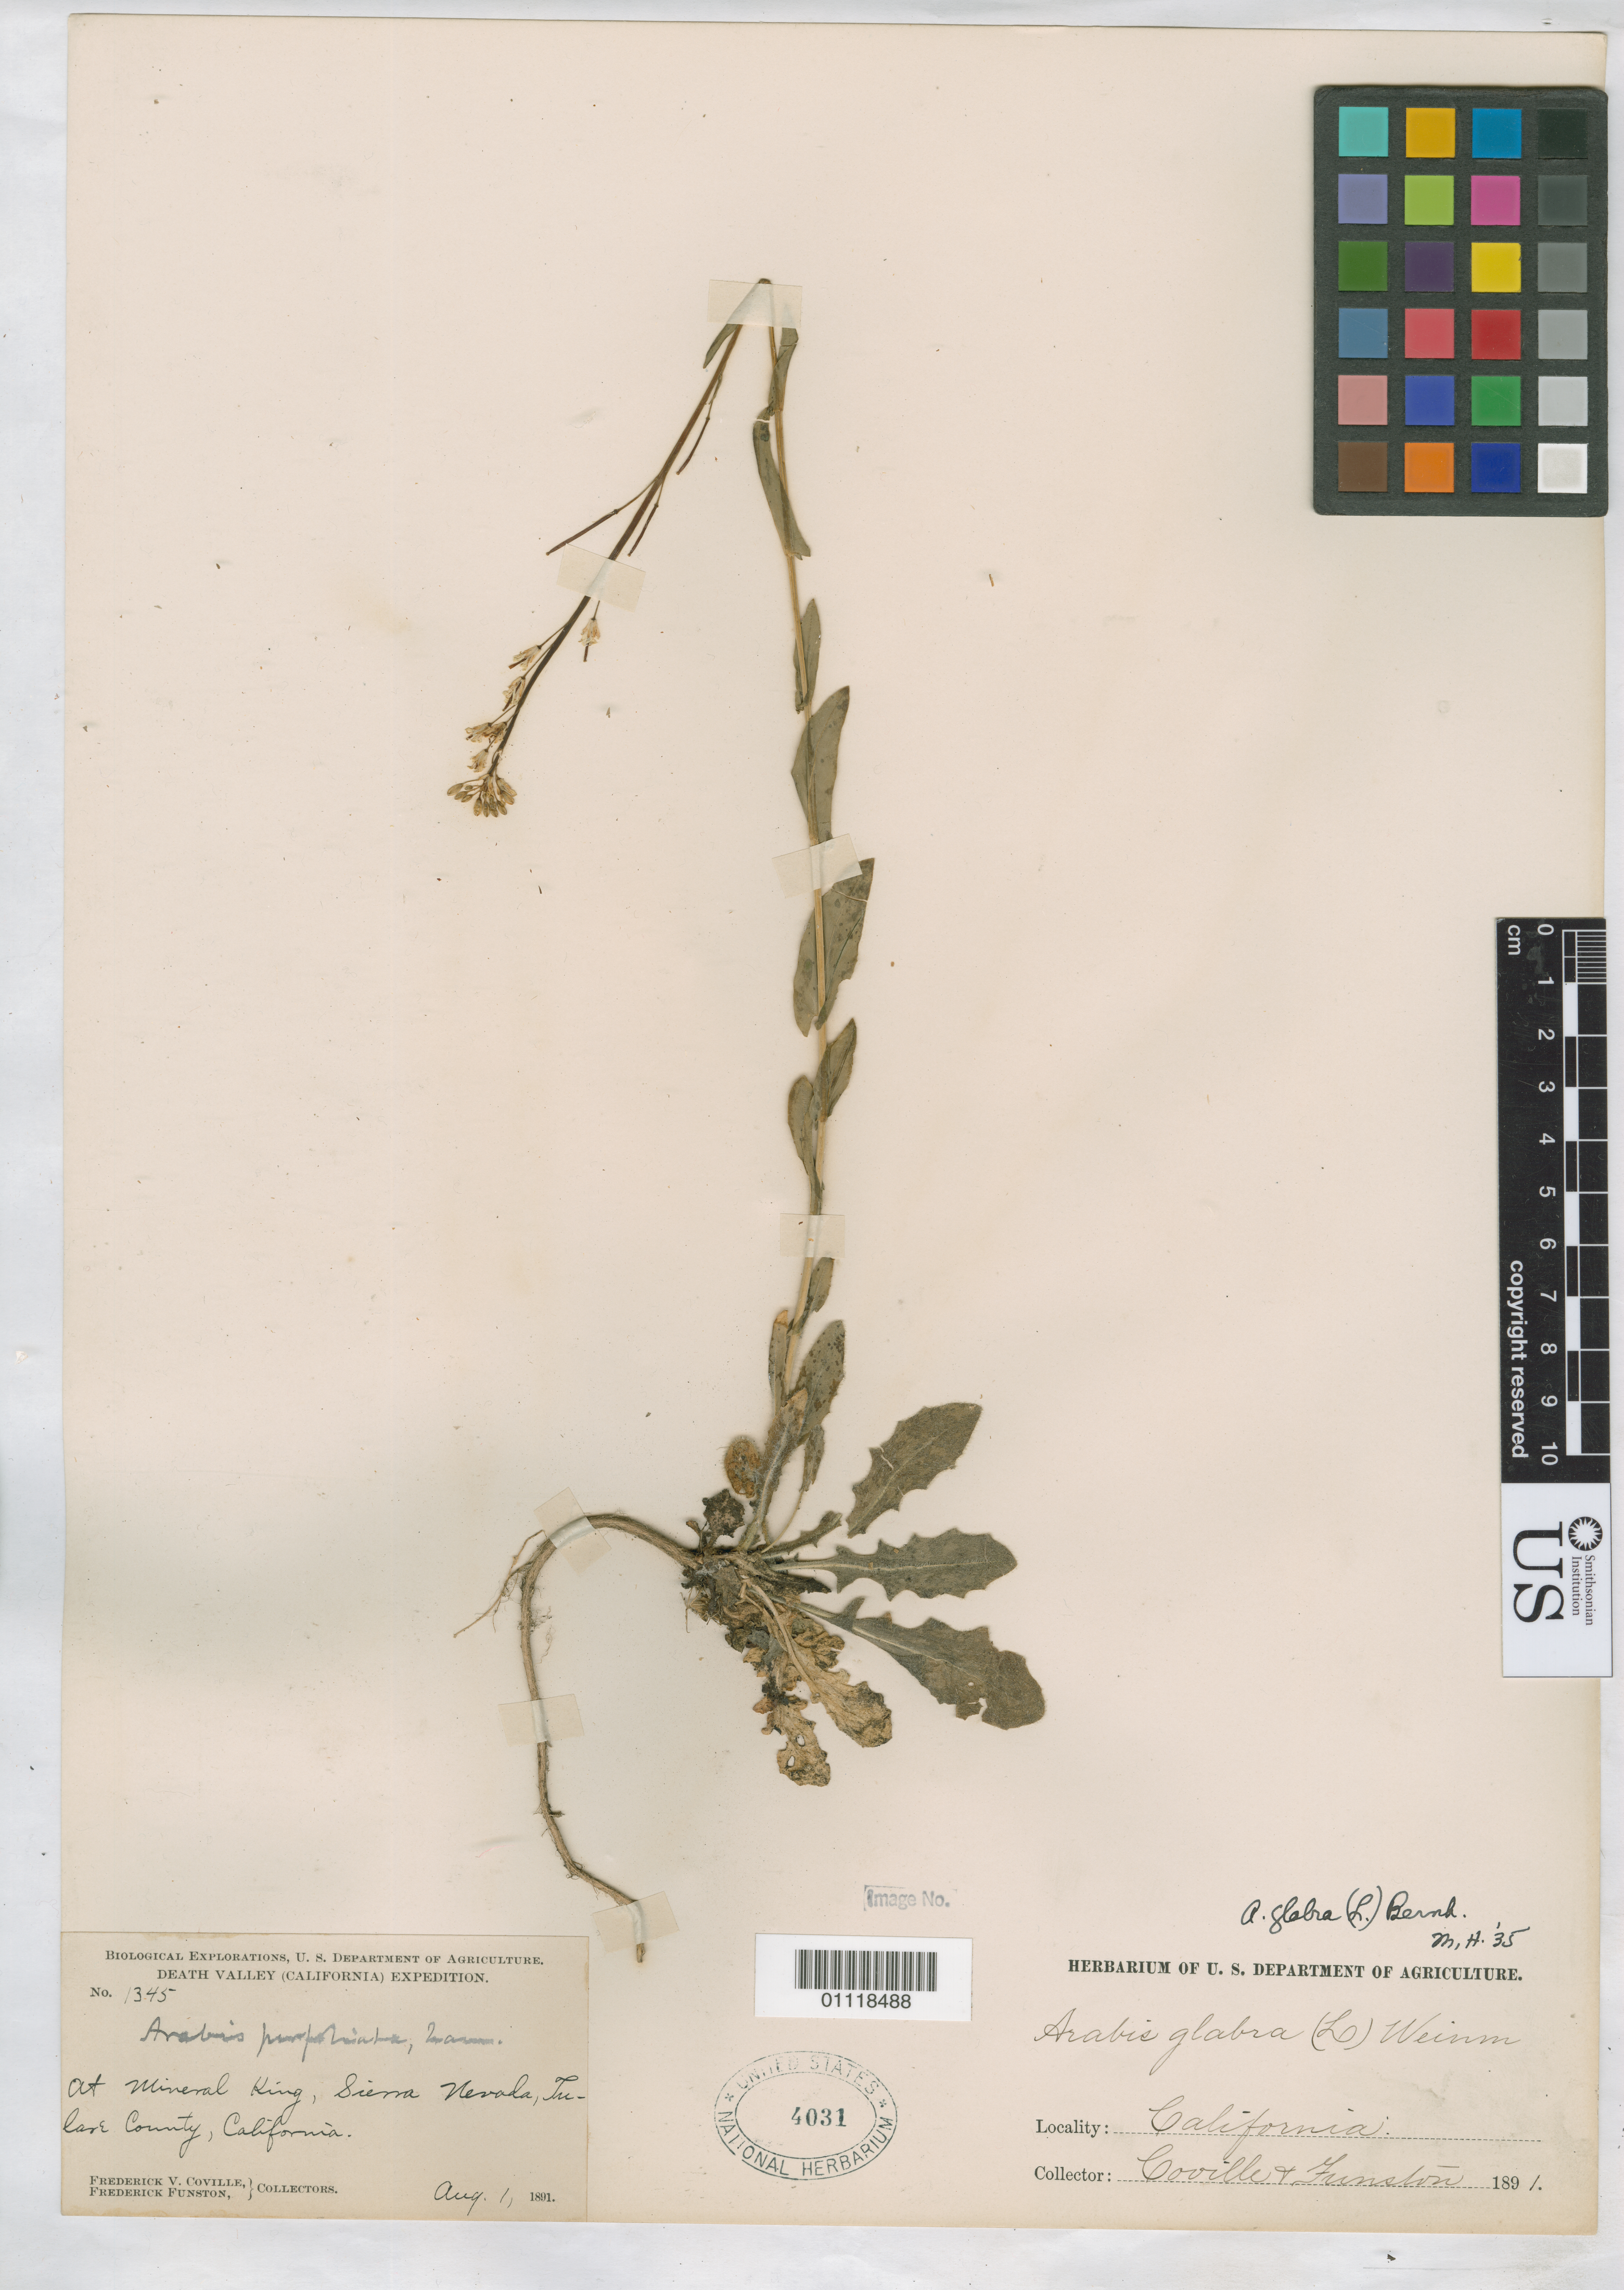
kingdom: Plantae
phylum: Tracheophyta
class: Magnoliopsida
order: Brassicales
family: Brassicaceae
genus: Turritis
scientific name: Turritis glabra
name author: L.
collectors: F. V. Coville & F. Funston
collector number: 1345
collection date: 1891-08-01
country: United States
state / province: California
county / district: Tulare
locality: At Mineral King, Sierra Nevada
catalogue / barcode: US 4031